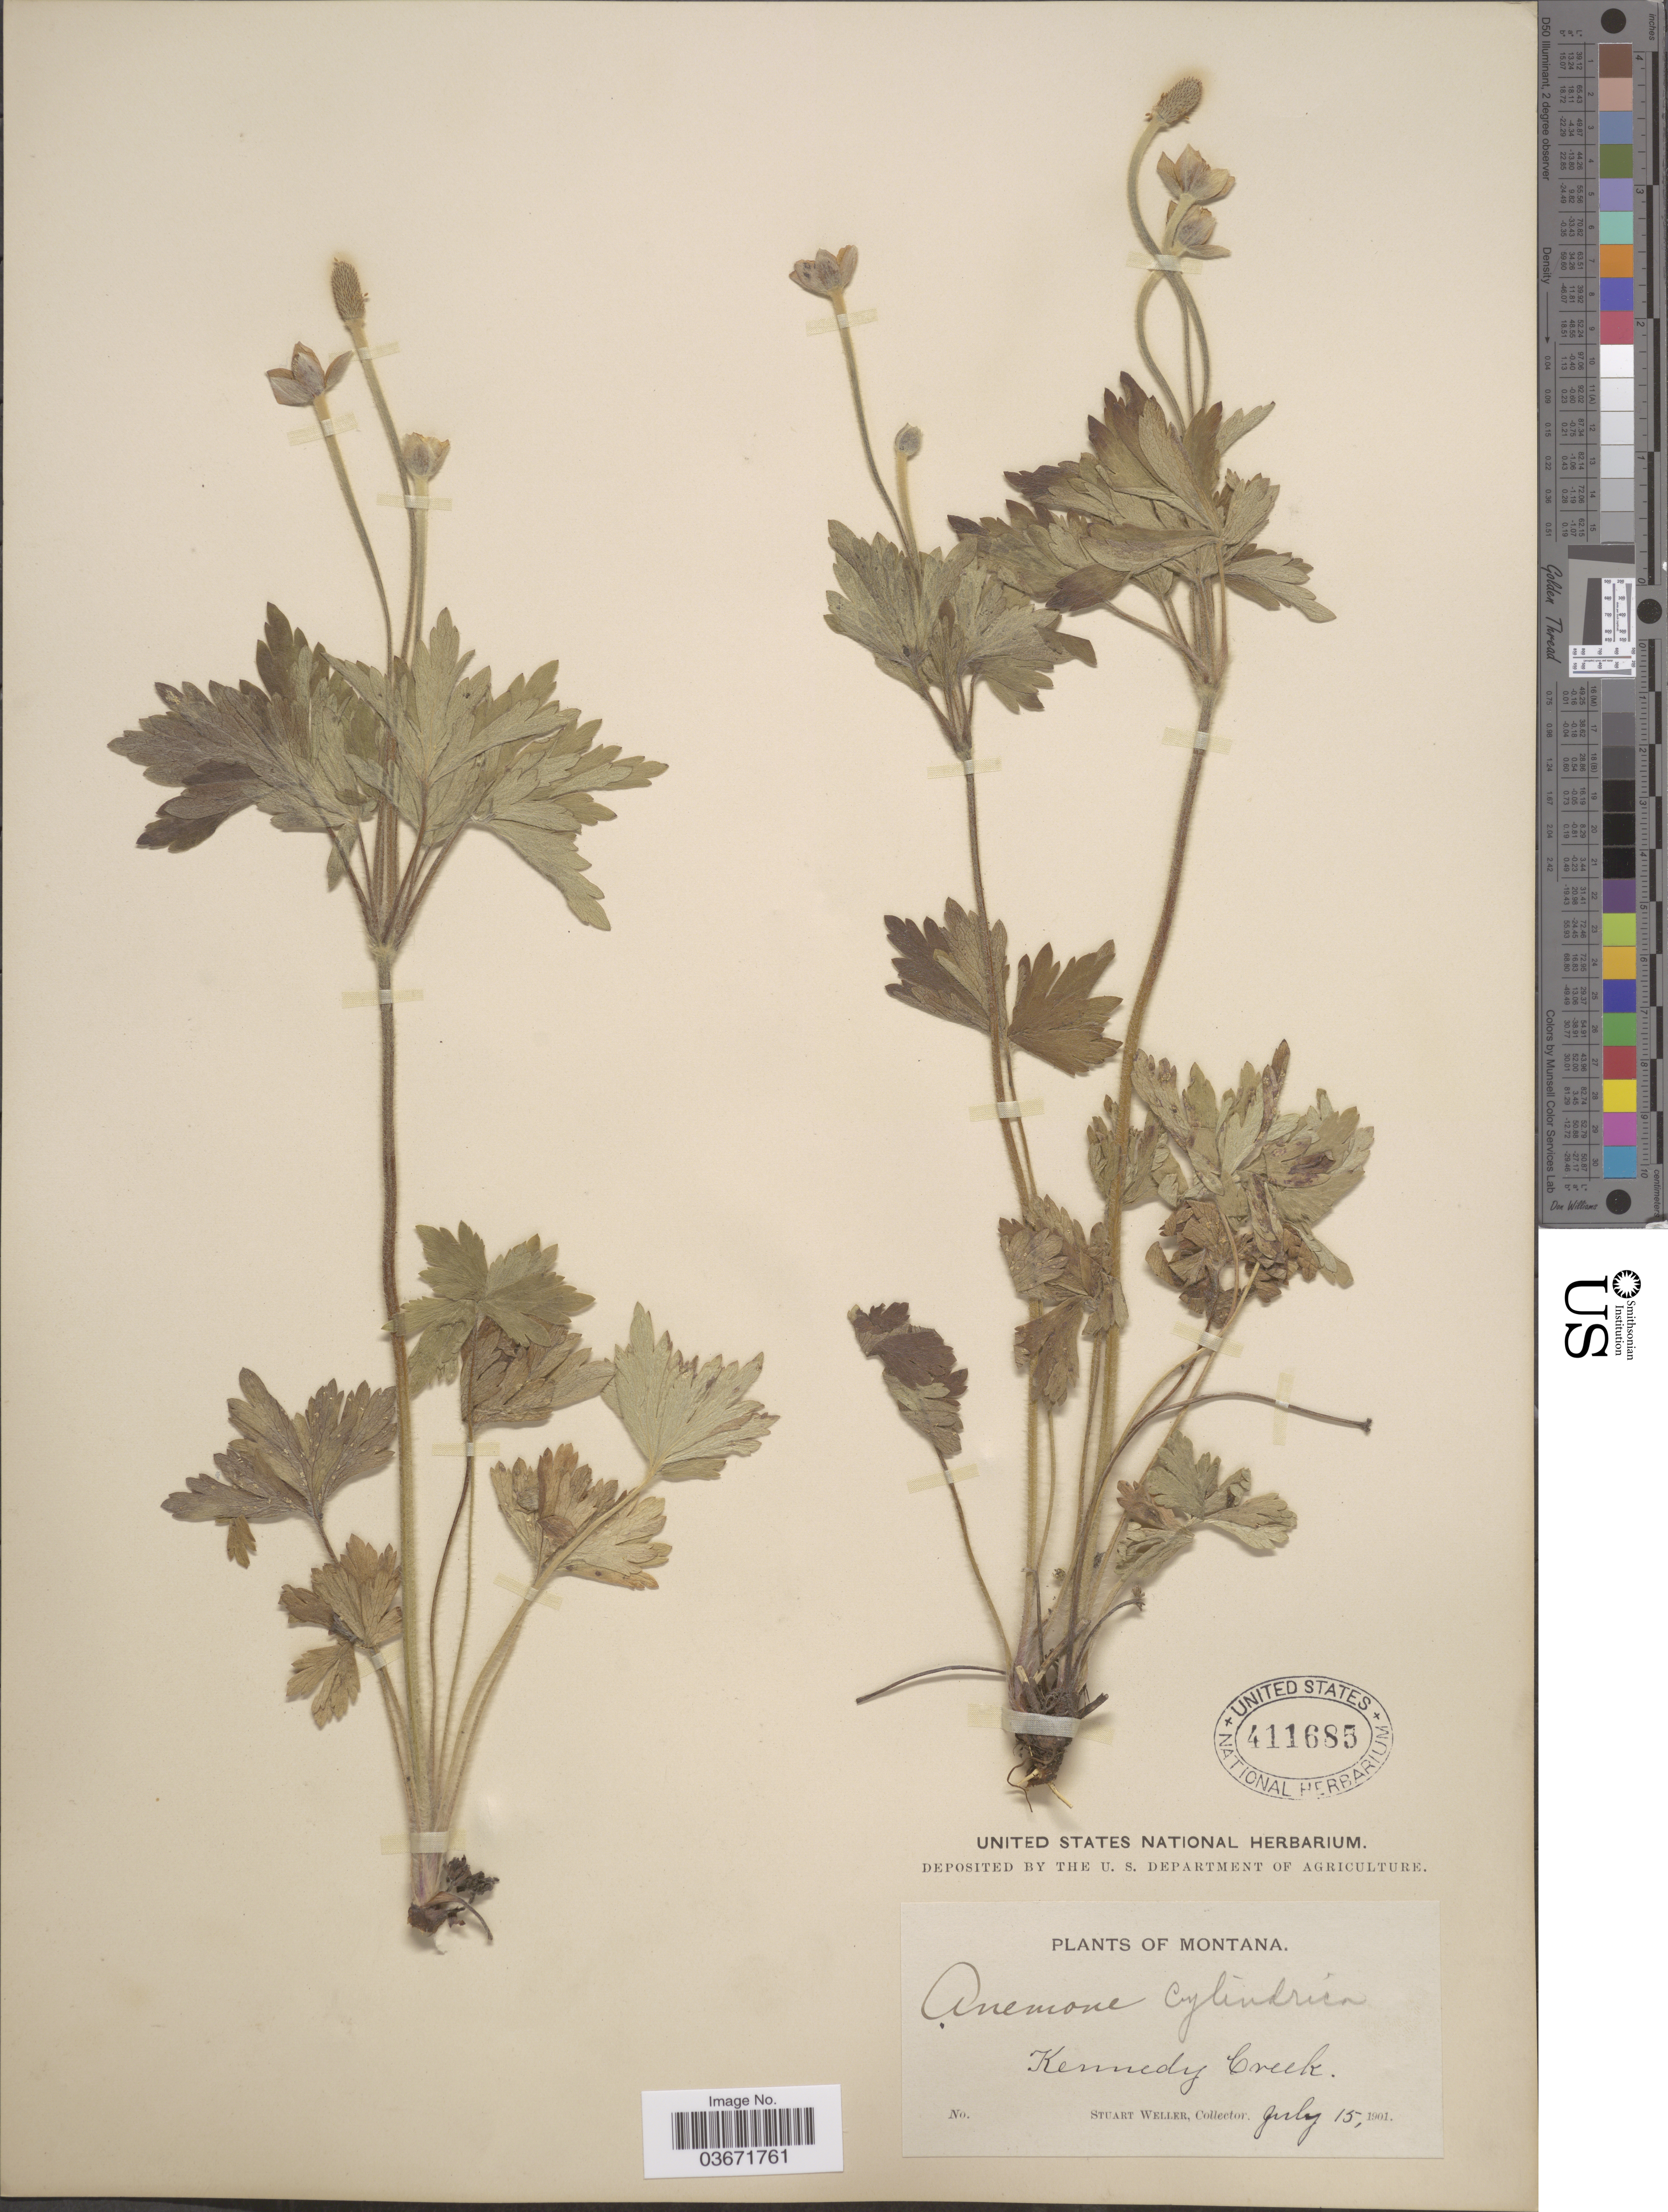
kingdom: Plantae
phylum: Tracheophyta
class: Magnoliopsida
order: Ranunculales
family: Ranunculaceae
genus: Anemone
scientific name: Anemone cylindrica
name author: A. Gray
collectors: S. Weller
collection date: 1901-07-15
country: United States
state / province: Montana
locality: Kennedy Creek.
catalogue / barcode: US 411685